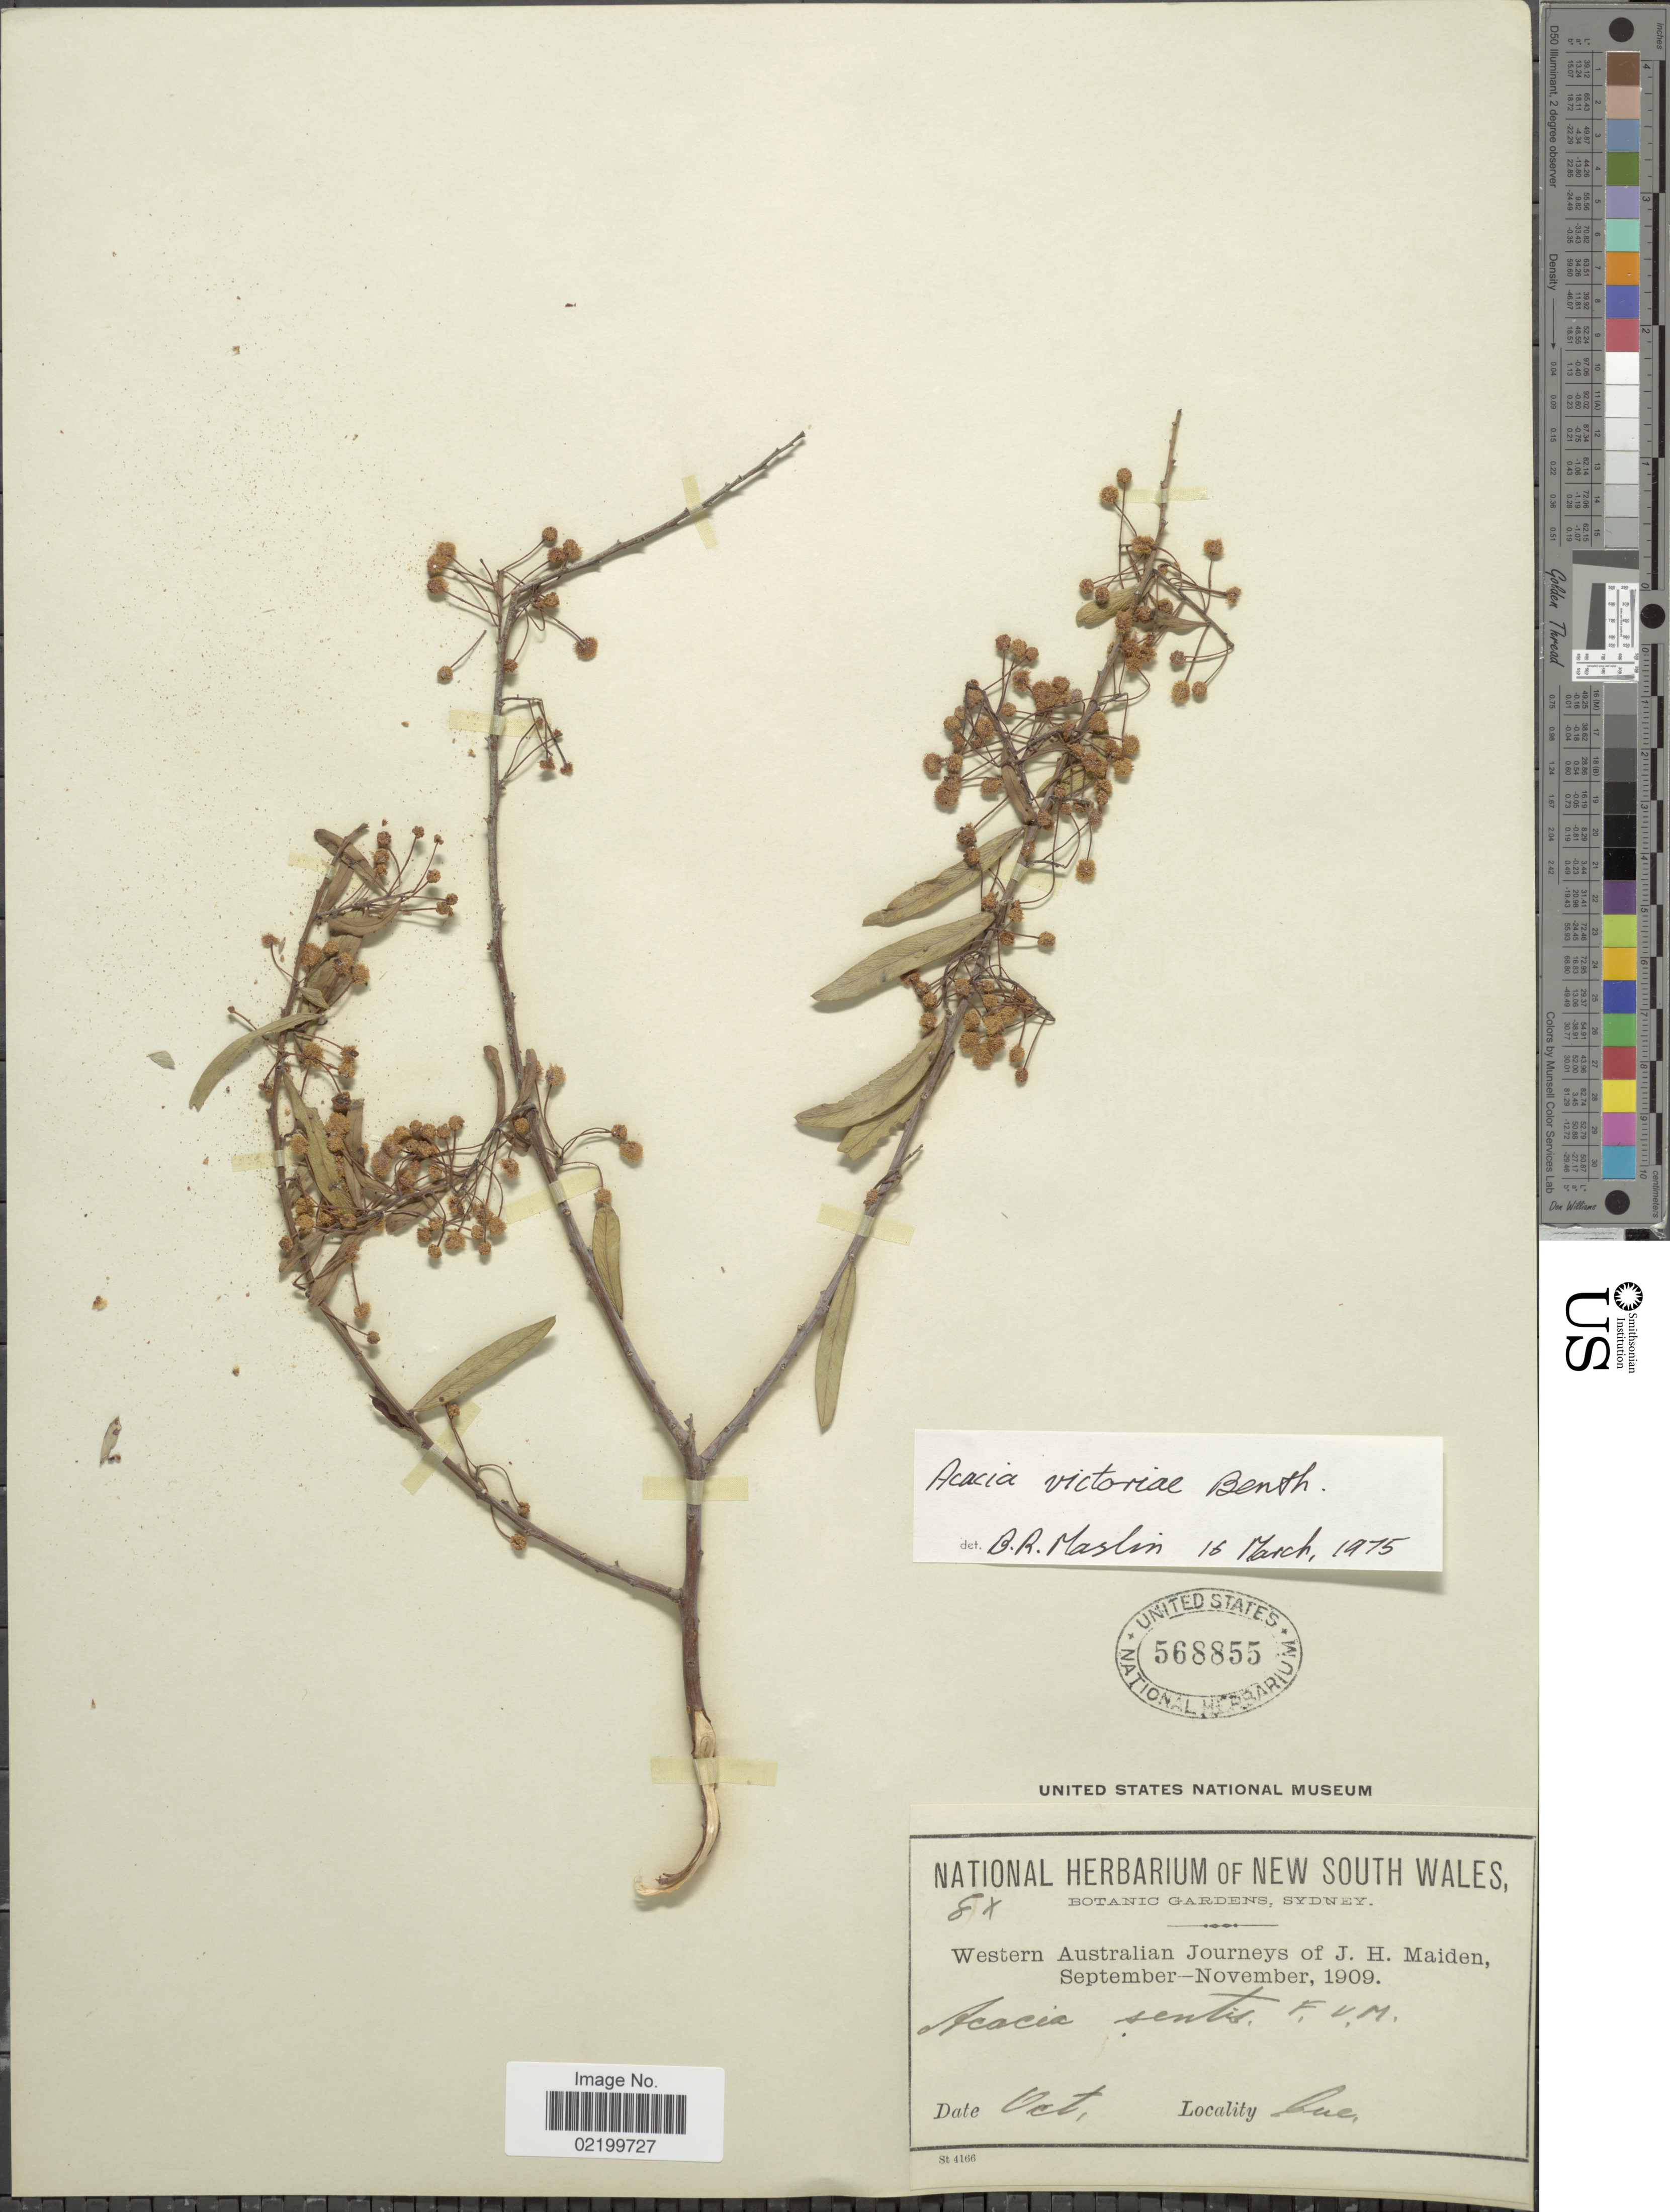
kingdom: Plantae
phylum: Tracheophyta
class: Magnoliopsida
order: Fabales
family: Fabaceae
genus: Acacia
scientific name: Acacia victoriae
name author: Benth.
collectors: J. Maiden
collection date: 1909-10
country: Australia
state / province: New South Wales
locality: Lue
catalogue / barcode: US 568855